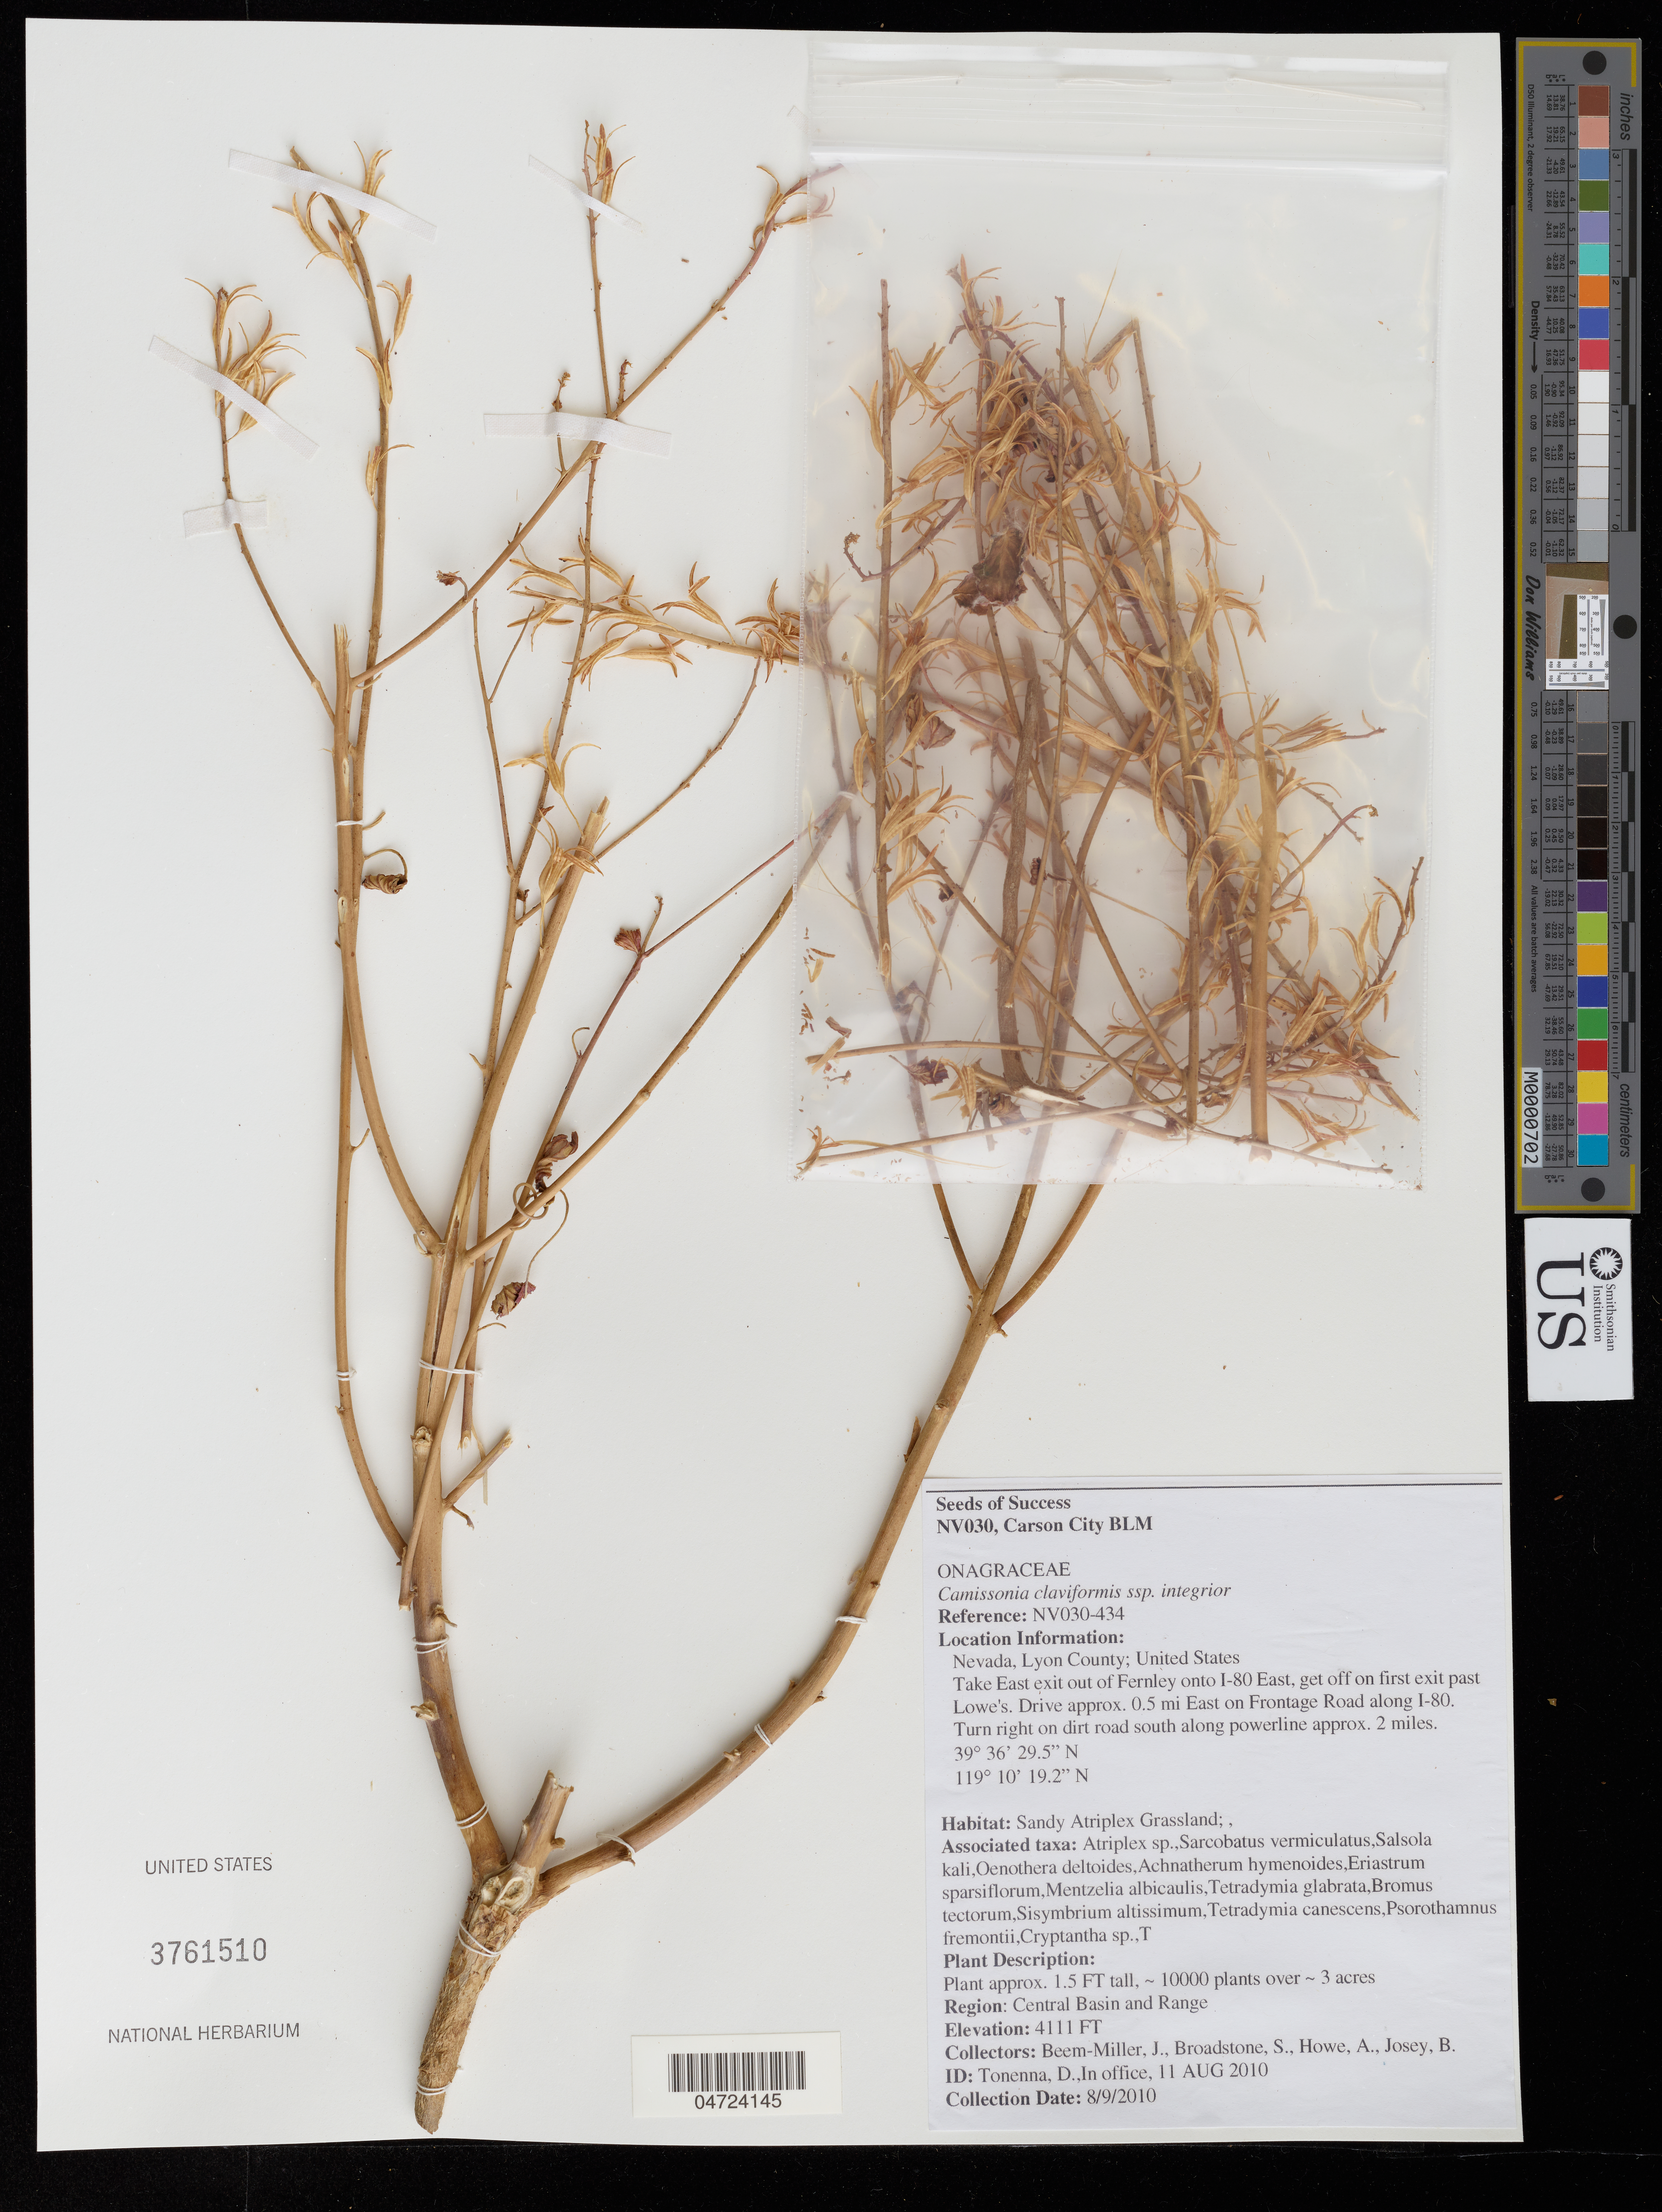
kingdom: Plantae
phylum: Tracheophyta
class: Magnoliopsida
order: Myrtales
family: Onagraceae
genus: Camissonia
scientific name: Camissonia claviformis subsp. integrior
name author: (P.H. Raven) P.H. Raven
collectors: J. Beam-Miller, S. Broadstone, A. Howe & B. Josey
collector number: NV030-434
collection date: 2010-08-09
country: United States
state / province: Nevada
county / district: Lyon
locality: Lyon County. Take East exit out of Fernley onto I-80 East, get off on first exit past Lowe's. Drive approx. 0.5 mi East on Frontage Road along I-80. Turn right on dirt road south along powerline approx. 2 miles. Region: Central Basin and Range.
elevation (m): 1253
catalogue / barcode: US 3761510